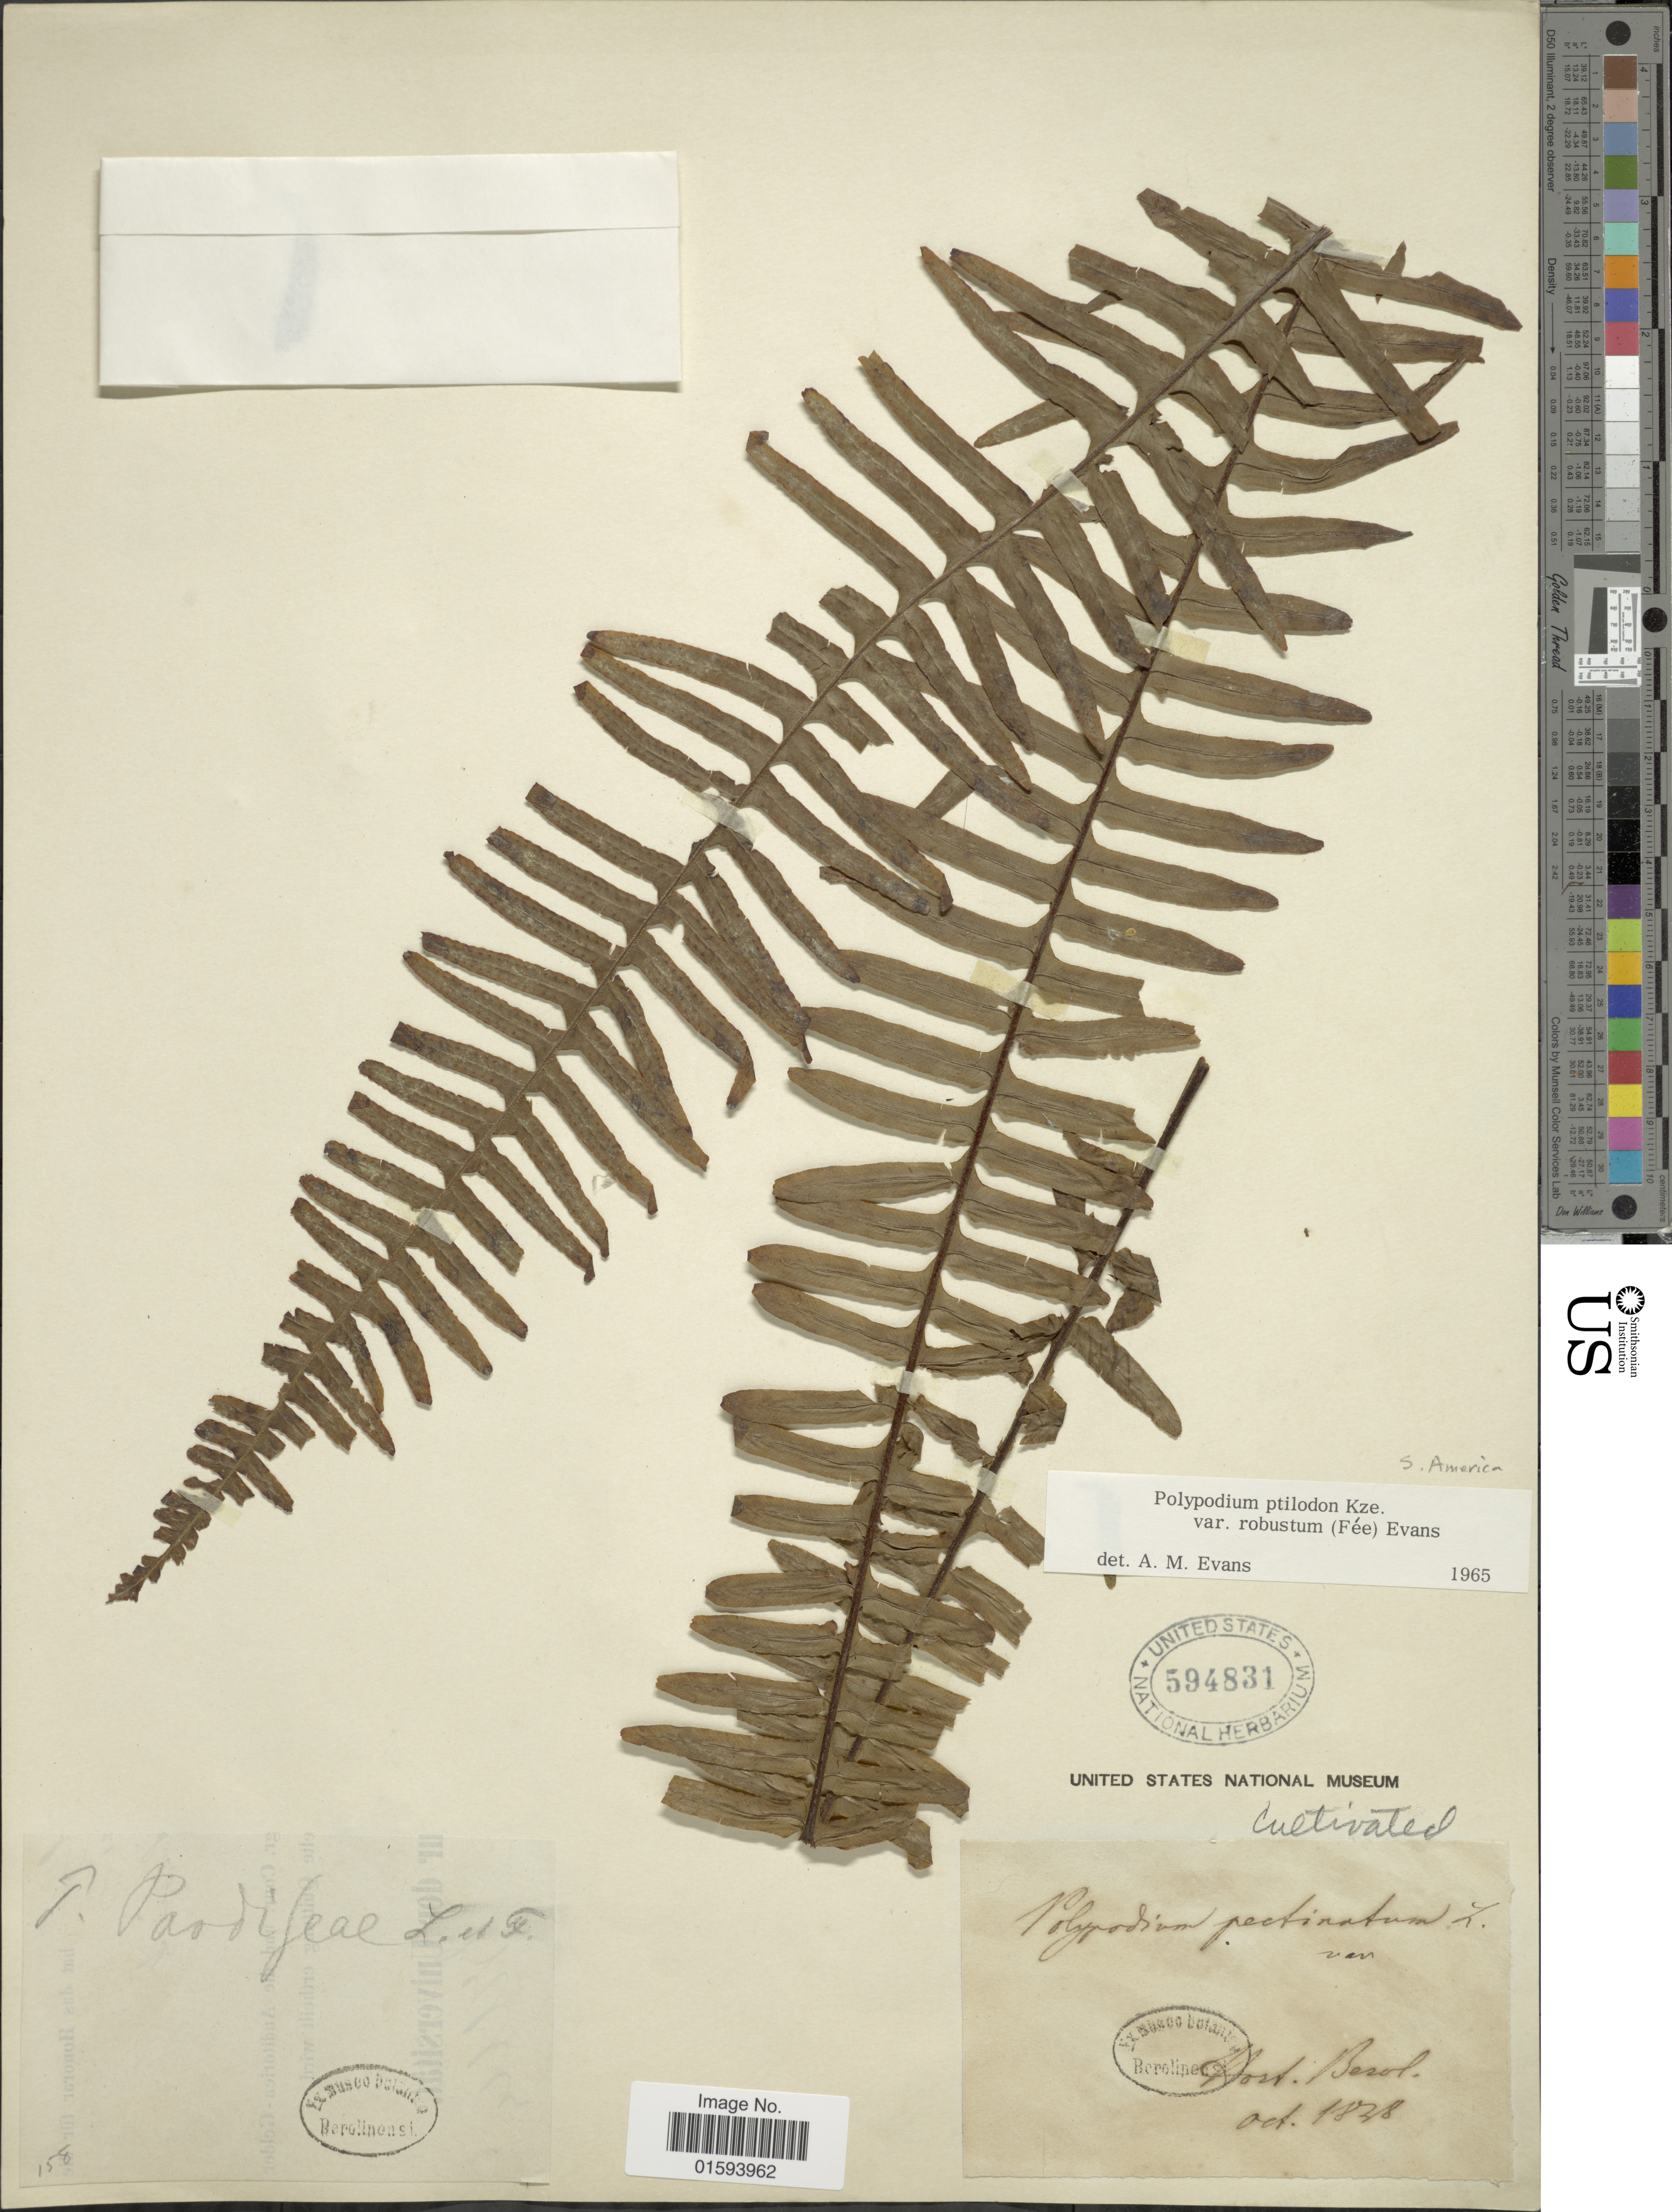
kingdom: Plantae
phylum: Tracheophyta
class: Polypodiopsida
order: Polypodiales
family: Polypodiaceae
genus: Pecluma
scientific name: Pecluma robusta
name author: (Fée) M. Kessler & A.R. Sm.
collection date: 1848-10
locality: Hort. Berol.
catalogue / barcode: US 594831